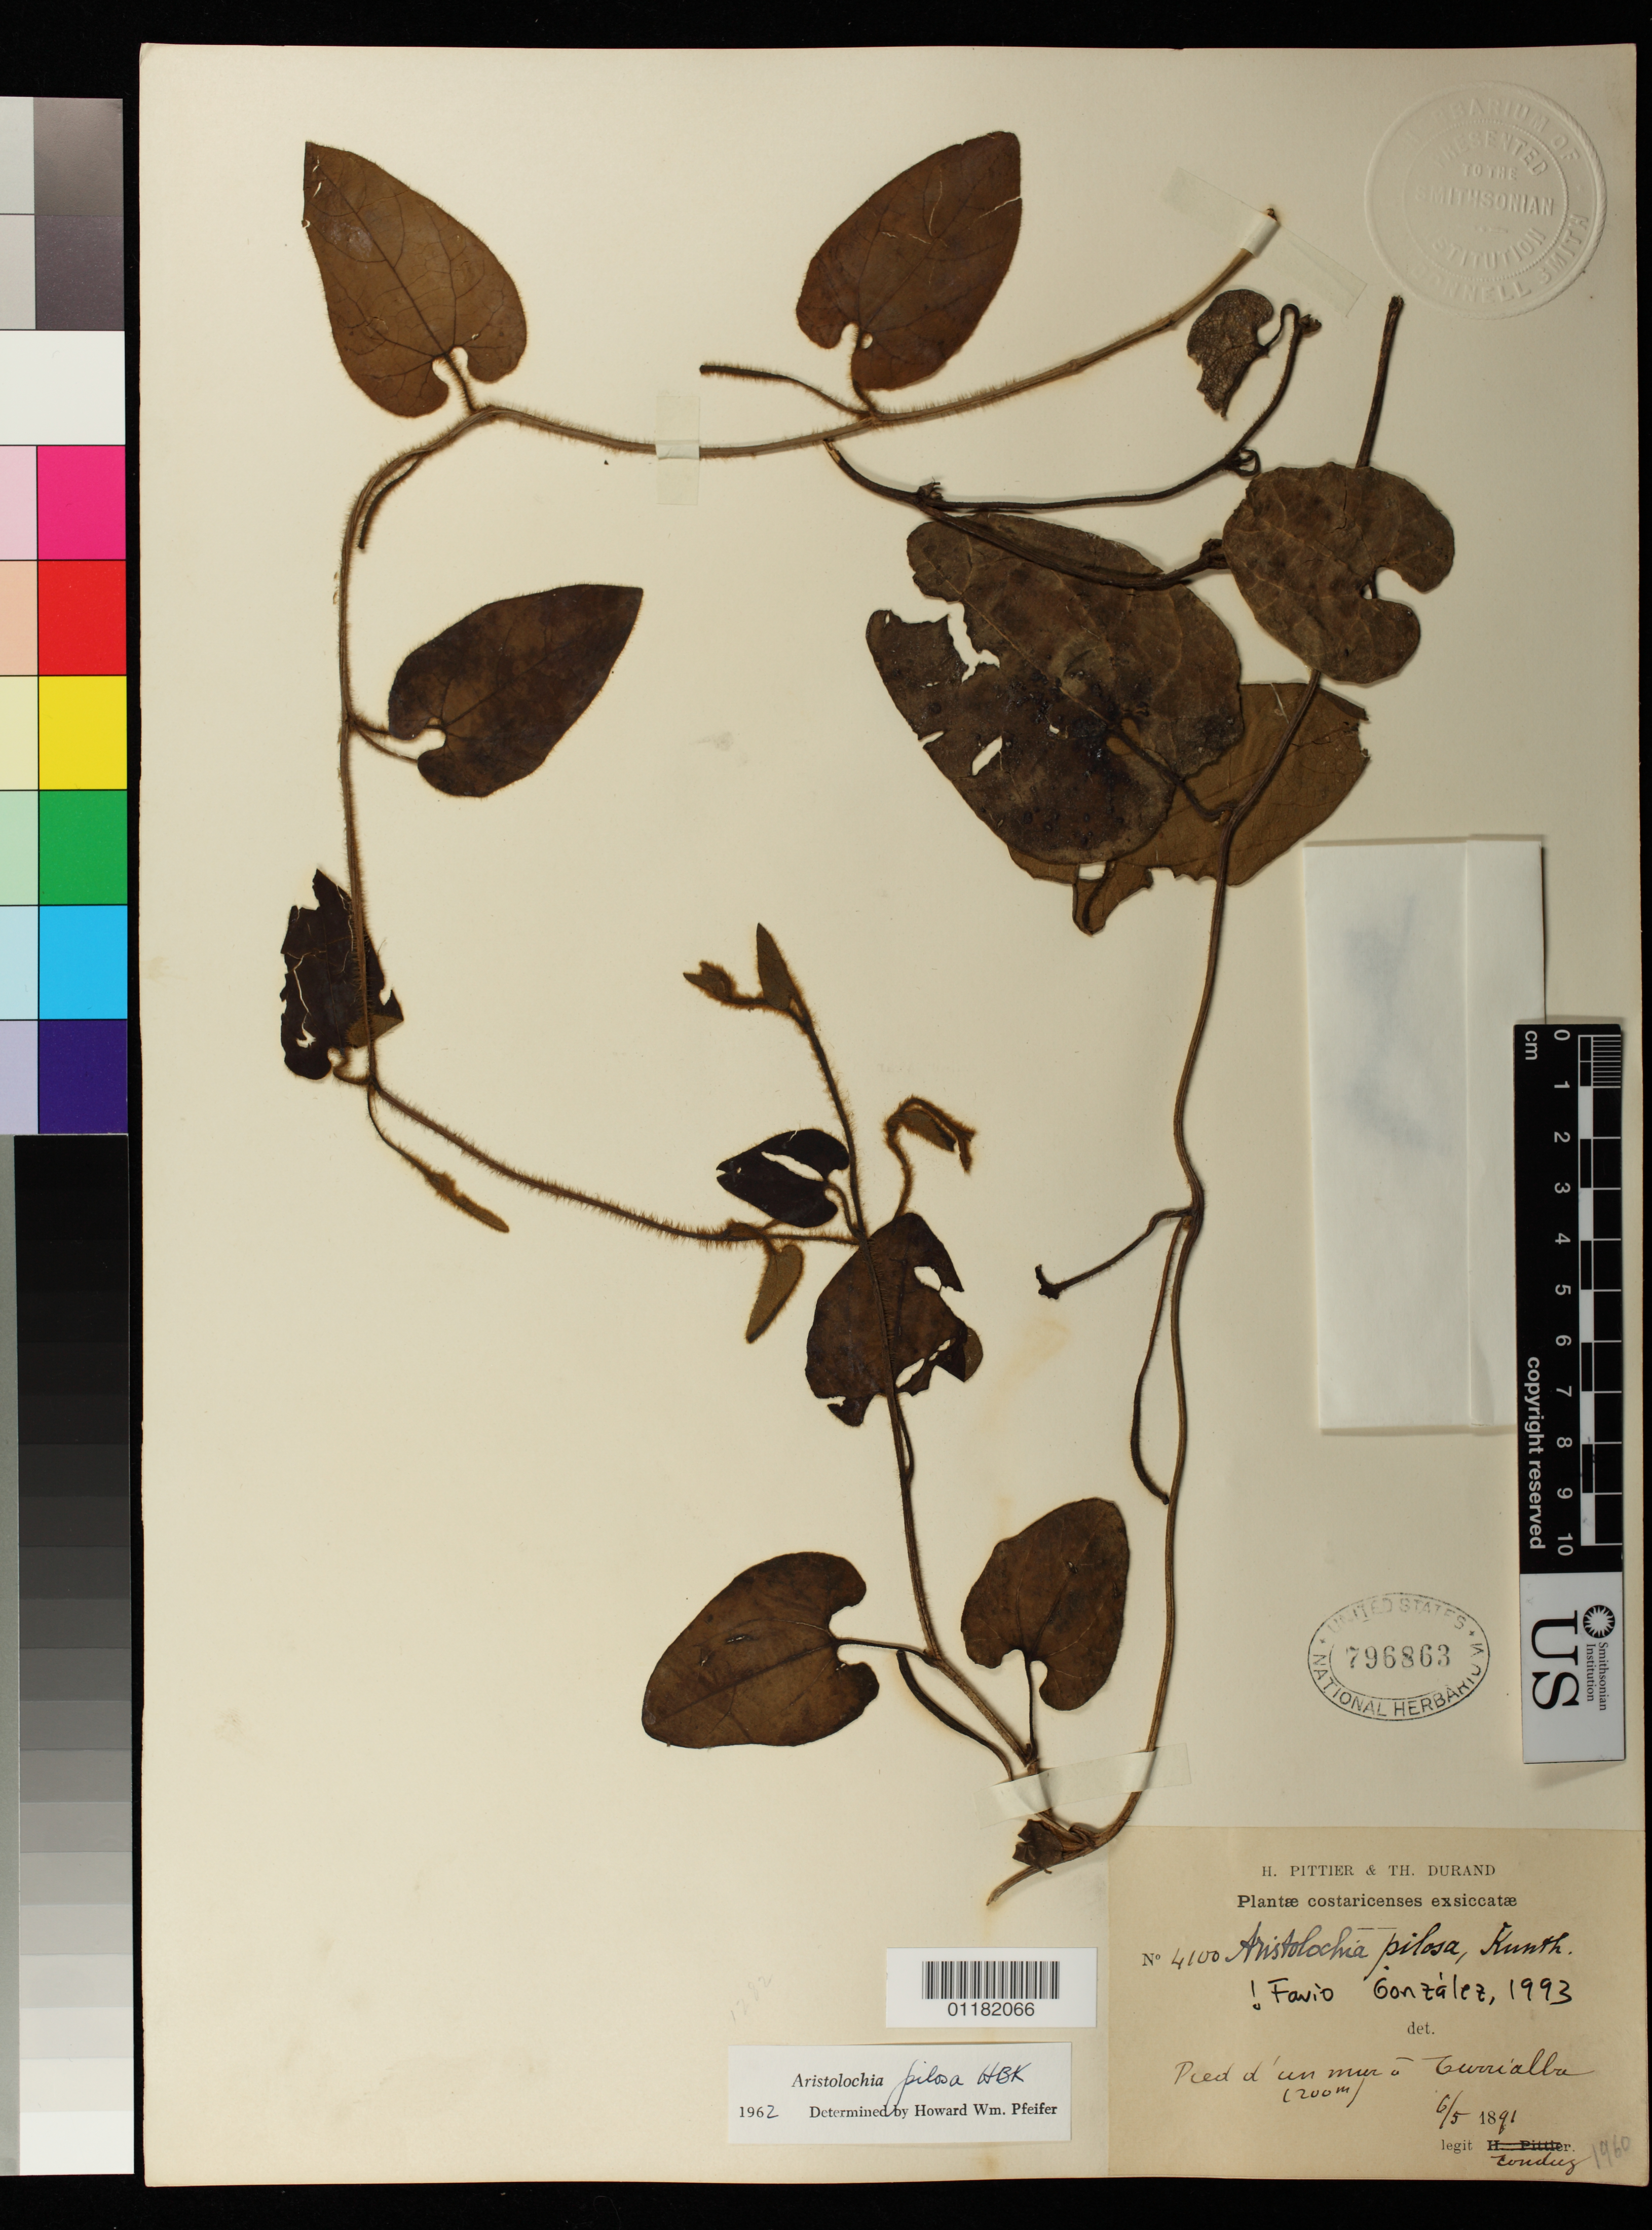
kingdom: Plantae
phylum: Tracheophyta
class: Magnoliopsida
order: Piperales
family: Aristolochiaceae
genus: Aristolochia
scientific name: Aristolochia pilosa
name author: Kunth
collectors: A. Tonduz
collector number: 4100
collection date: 1891-05-06 or 1891-06-05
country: Costa Rica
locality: Pied d'un mur Turrialba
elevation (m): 200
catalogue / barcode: US 796863